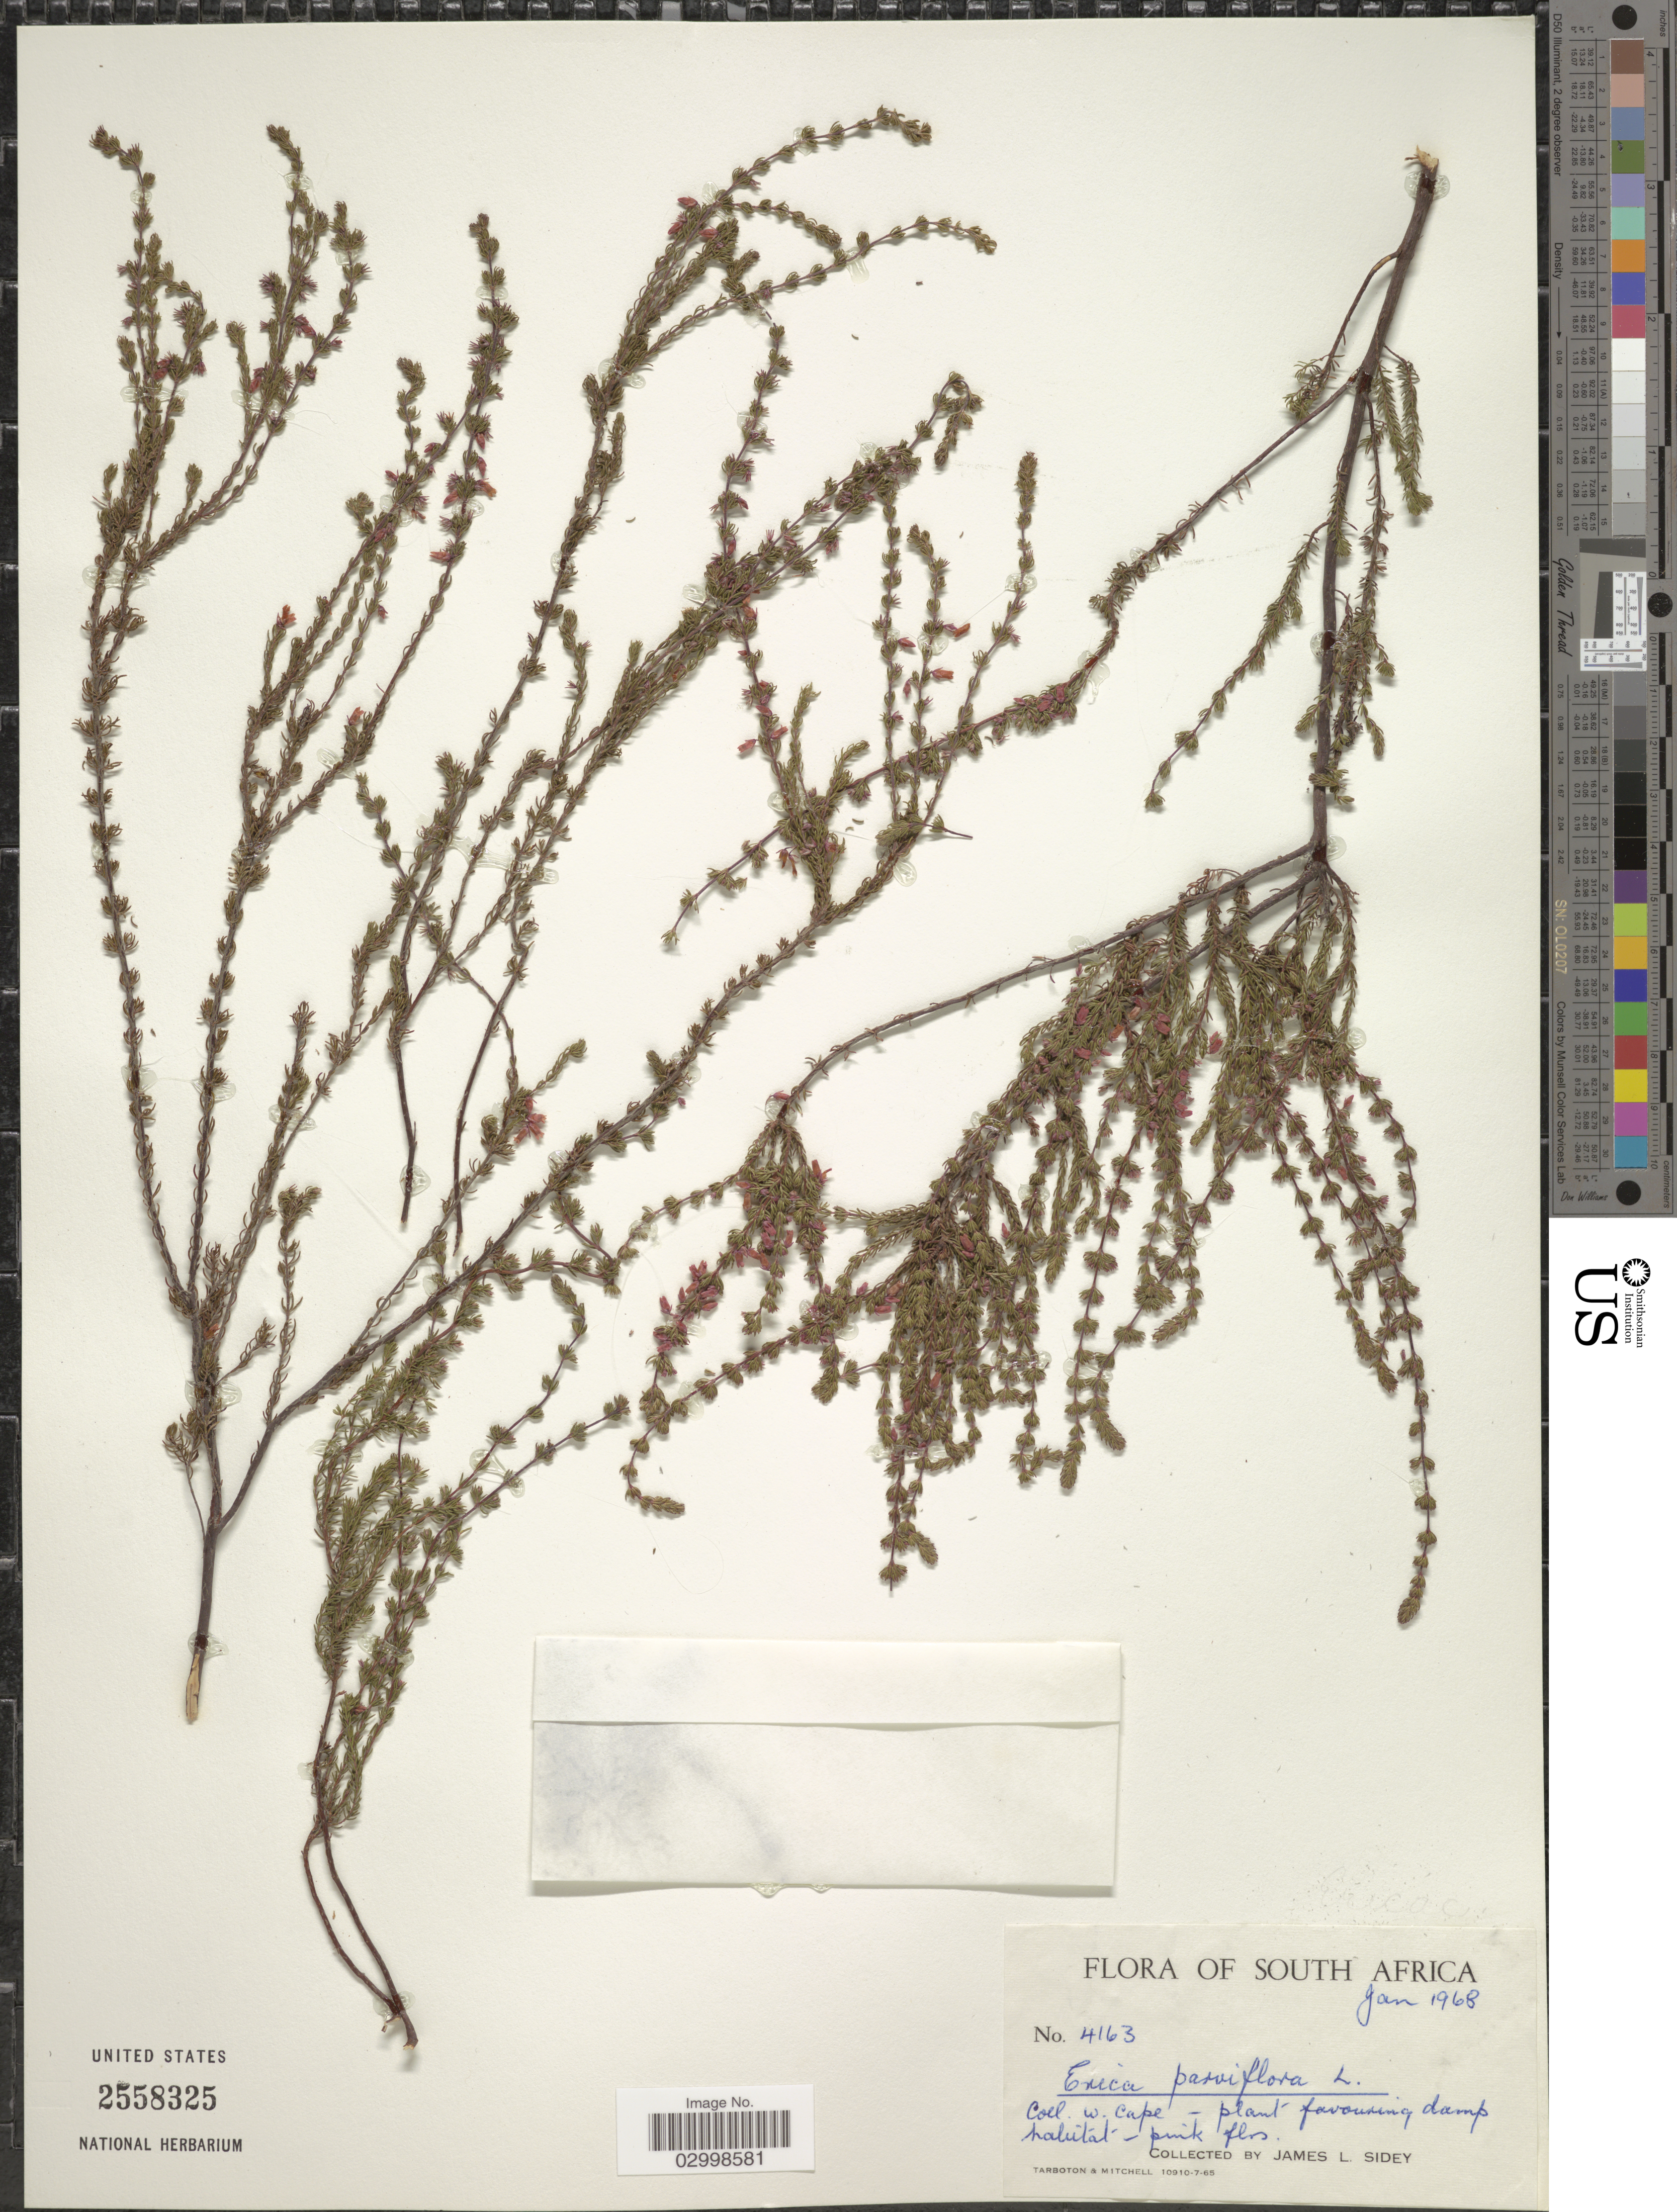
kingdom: Plantae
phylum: Tracheophyta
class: Magnoliopsida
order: Ericales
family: Ericaceae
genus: Erica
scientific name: Erica parviflora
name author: L.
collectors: J. L. Sidey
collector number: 4163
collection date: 1968-01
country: South Africa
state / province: Western Cape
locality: W. Cape.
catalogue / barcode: US 2558325